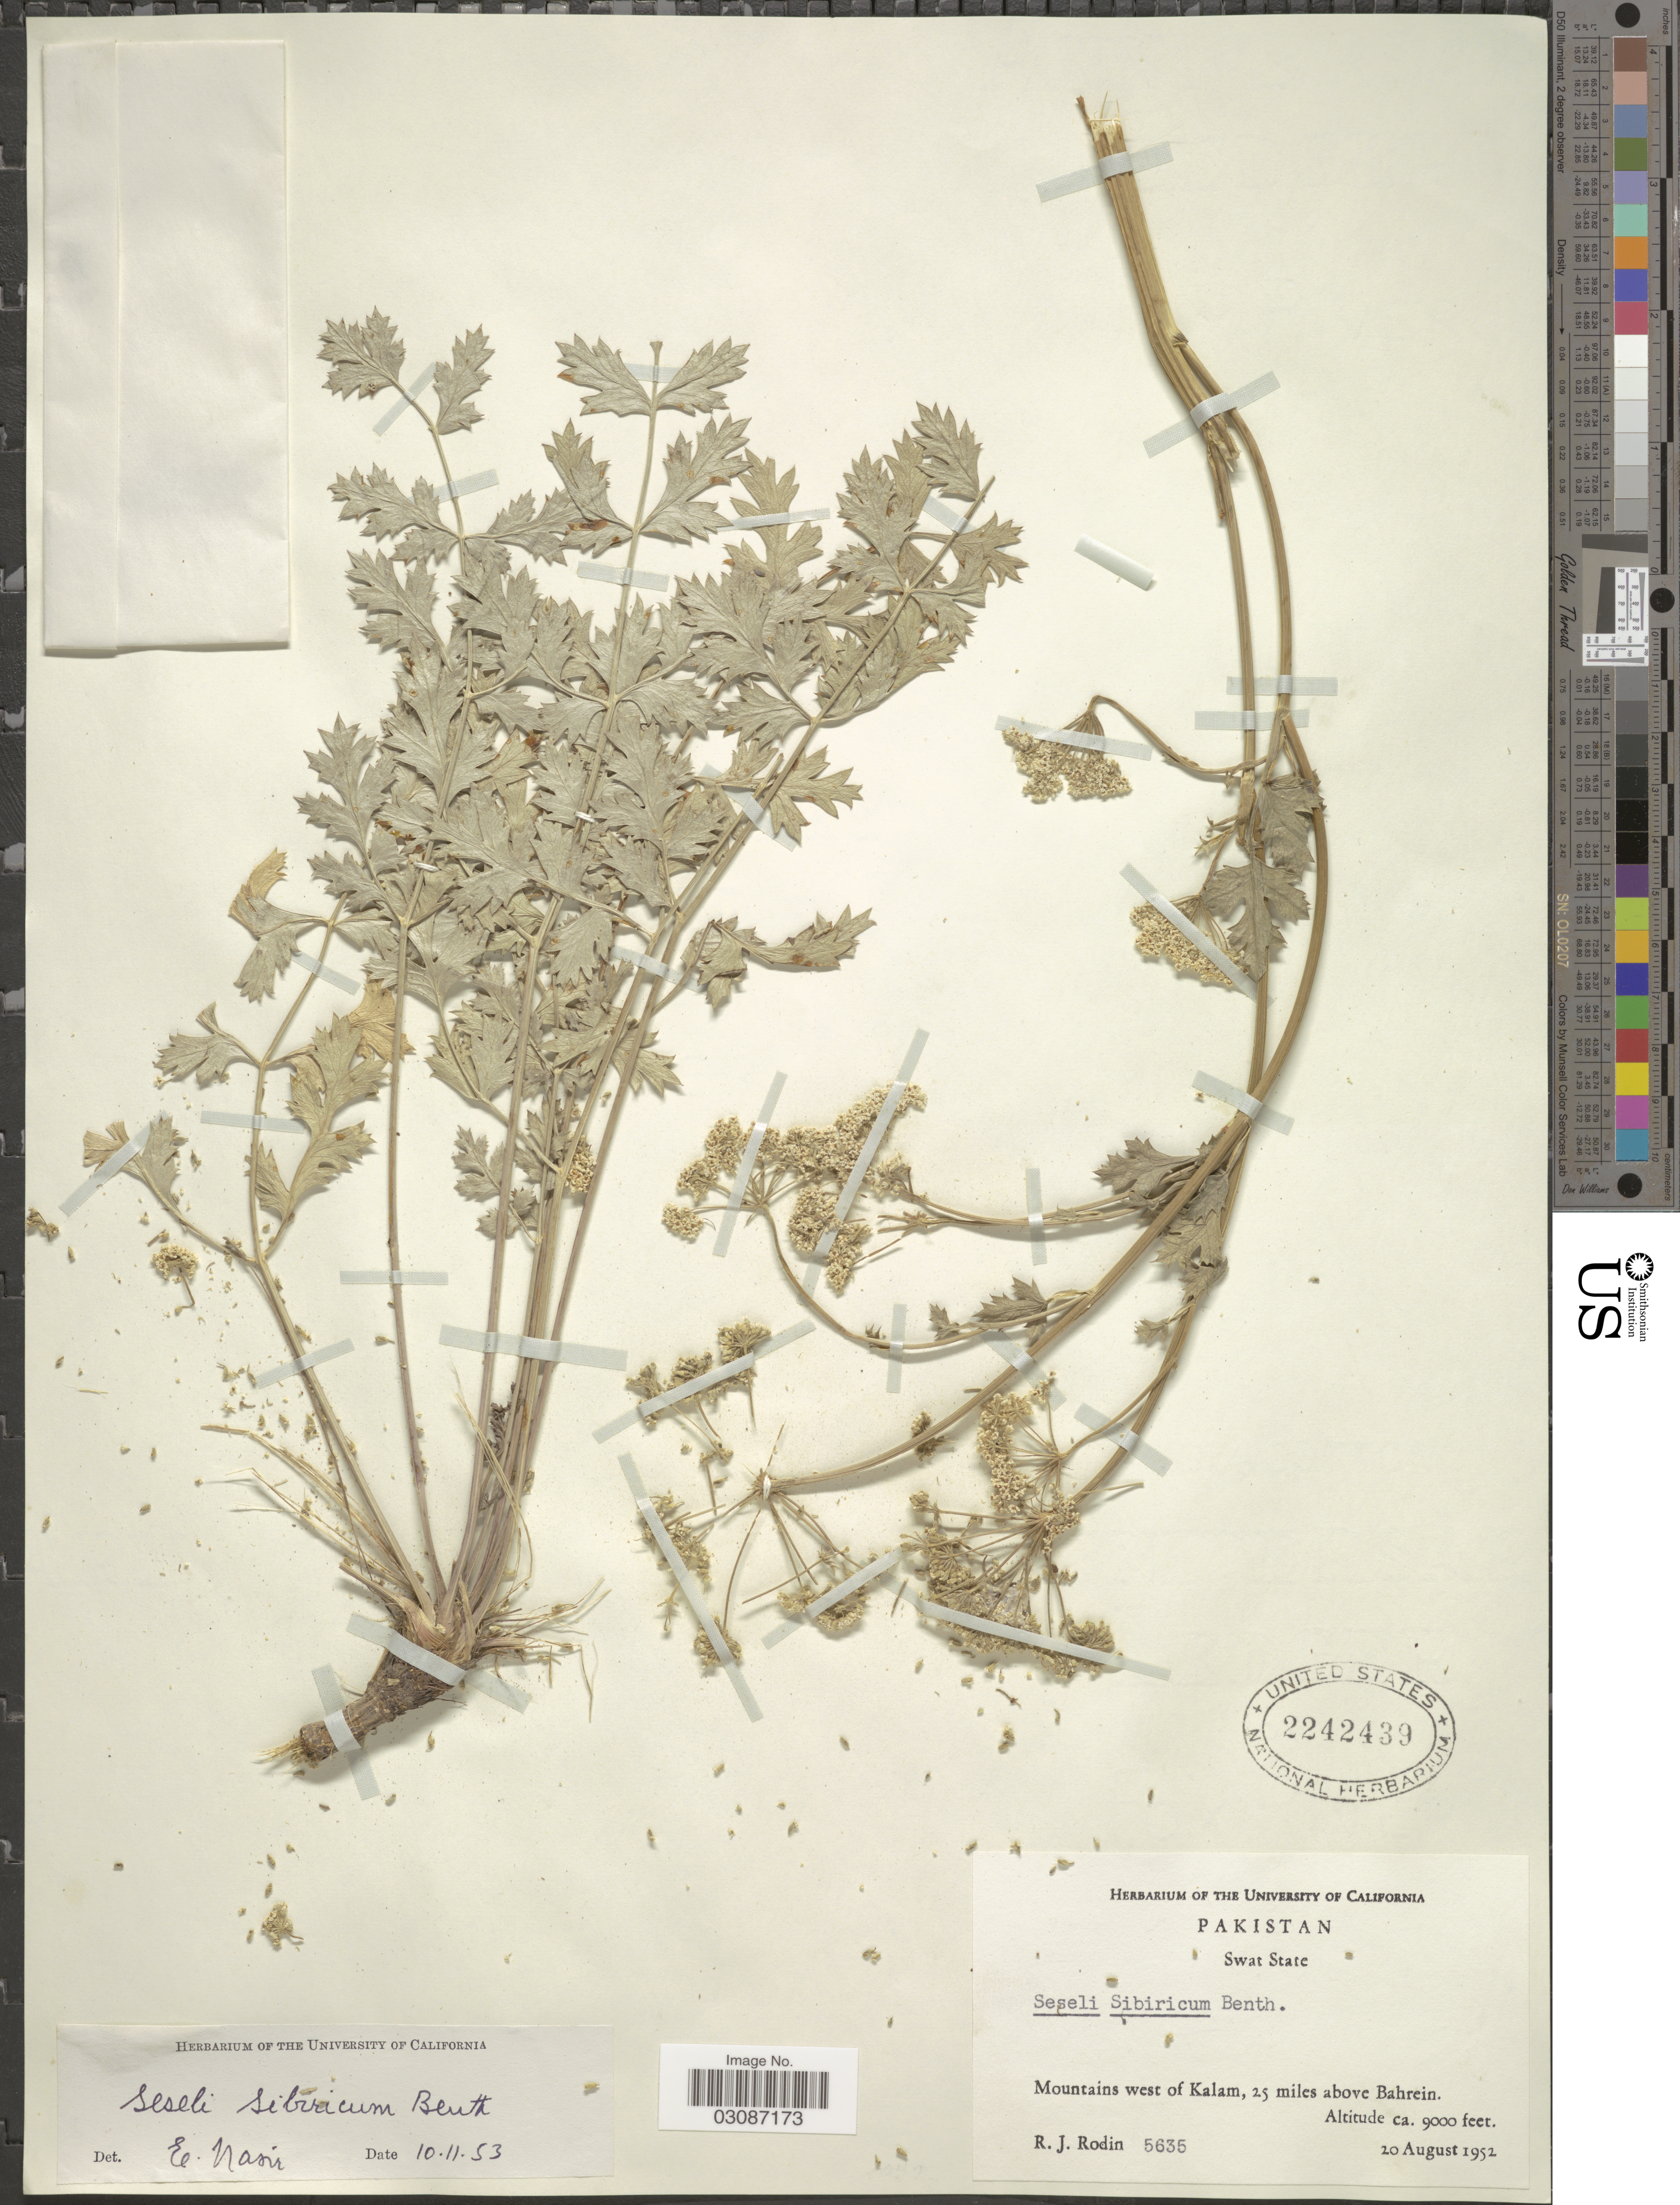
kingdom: Plantae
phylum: Tracheophyta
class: Magnoliopsida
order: Apiales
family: Apiaceae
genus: Seseli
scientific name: Seseli sibiricum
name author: (L.) Garcke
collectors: R. J. Rodin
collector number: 5635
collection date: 1952-08-20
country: Pakistan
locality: Swat State. Mountains west of Kalam, 25 miles above Bahrein.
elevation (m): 2743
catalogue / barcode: US 2242439